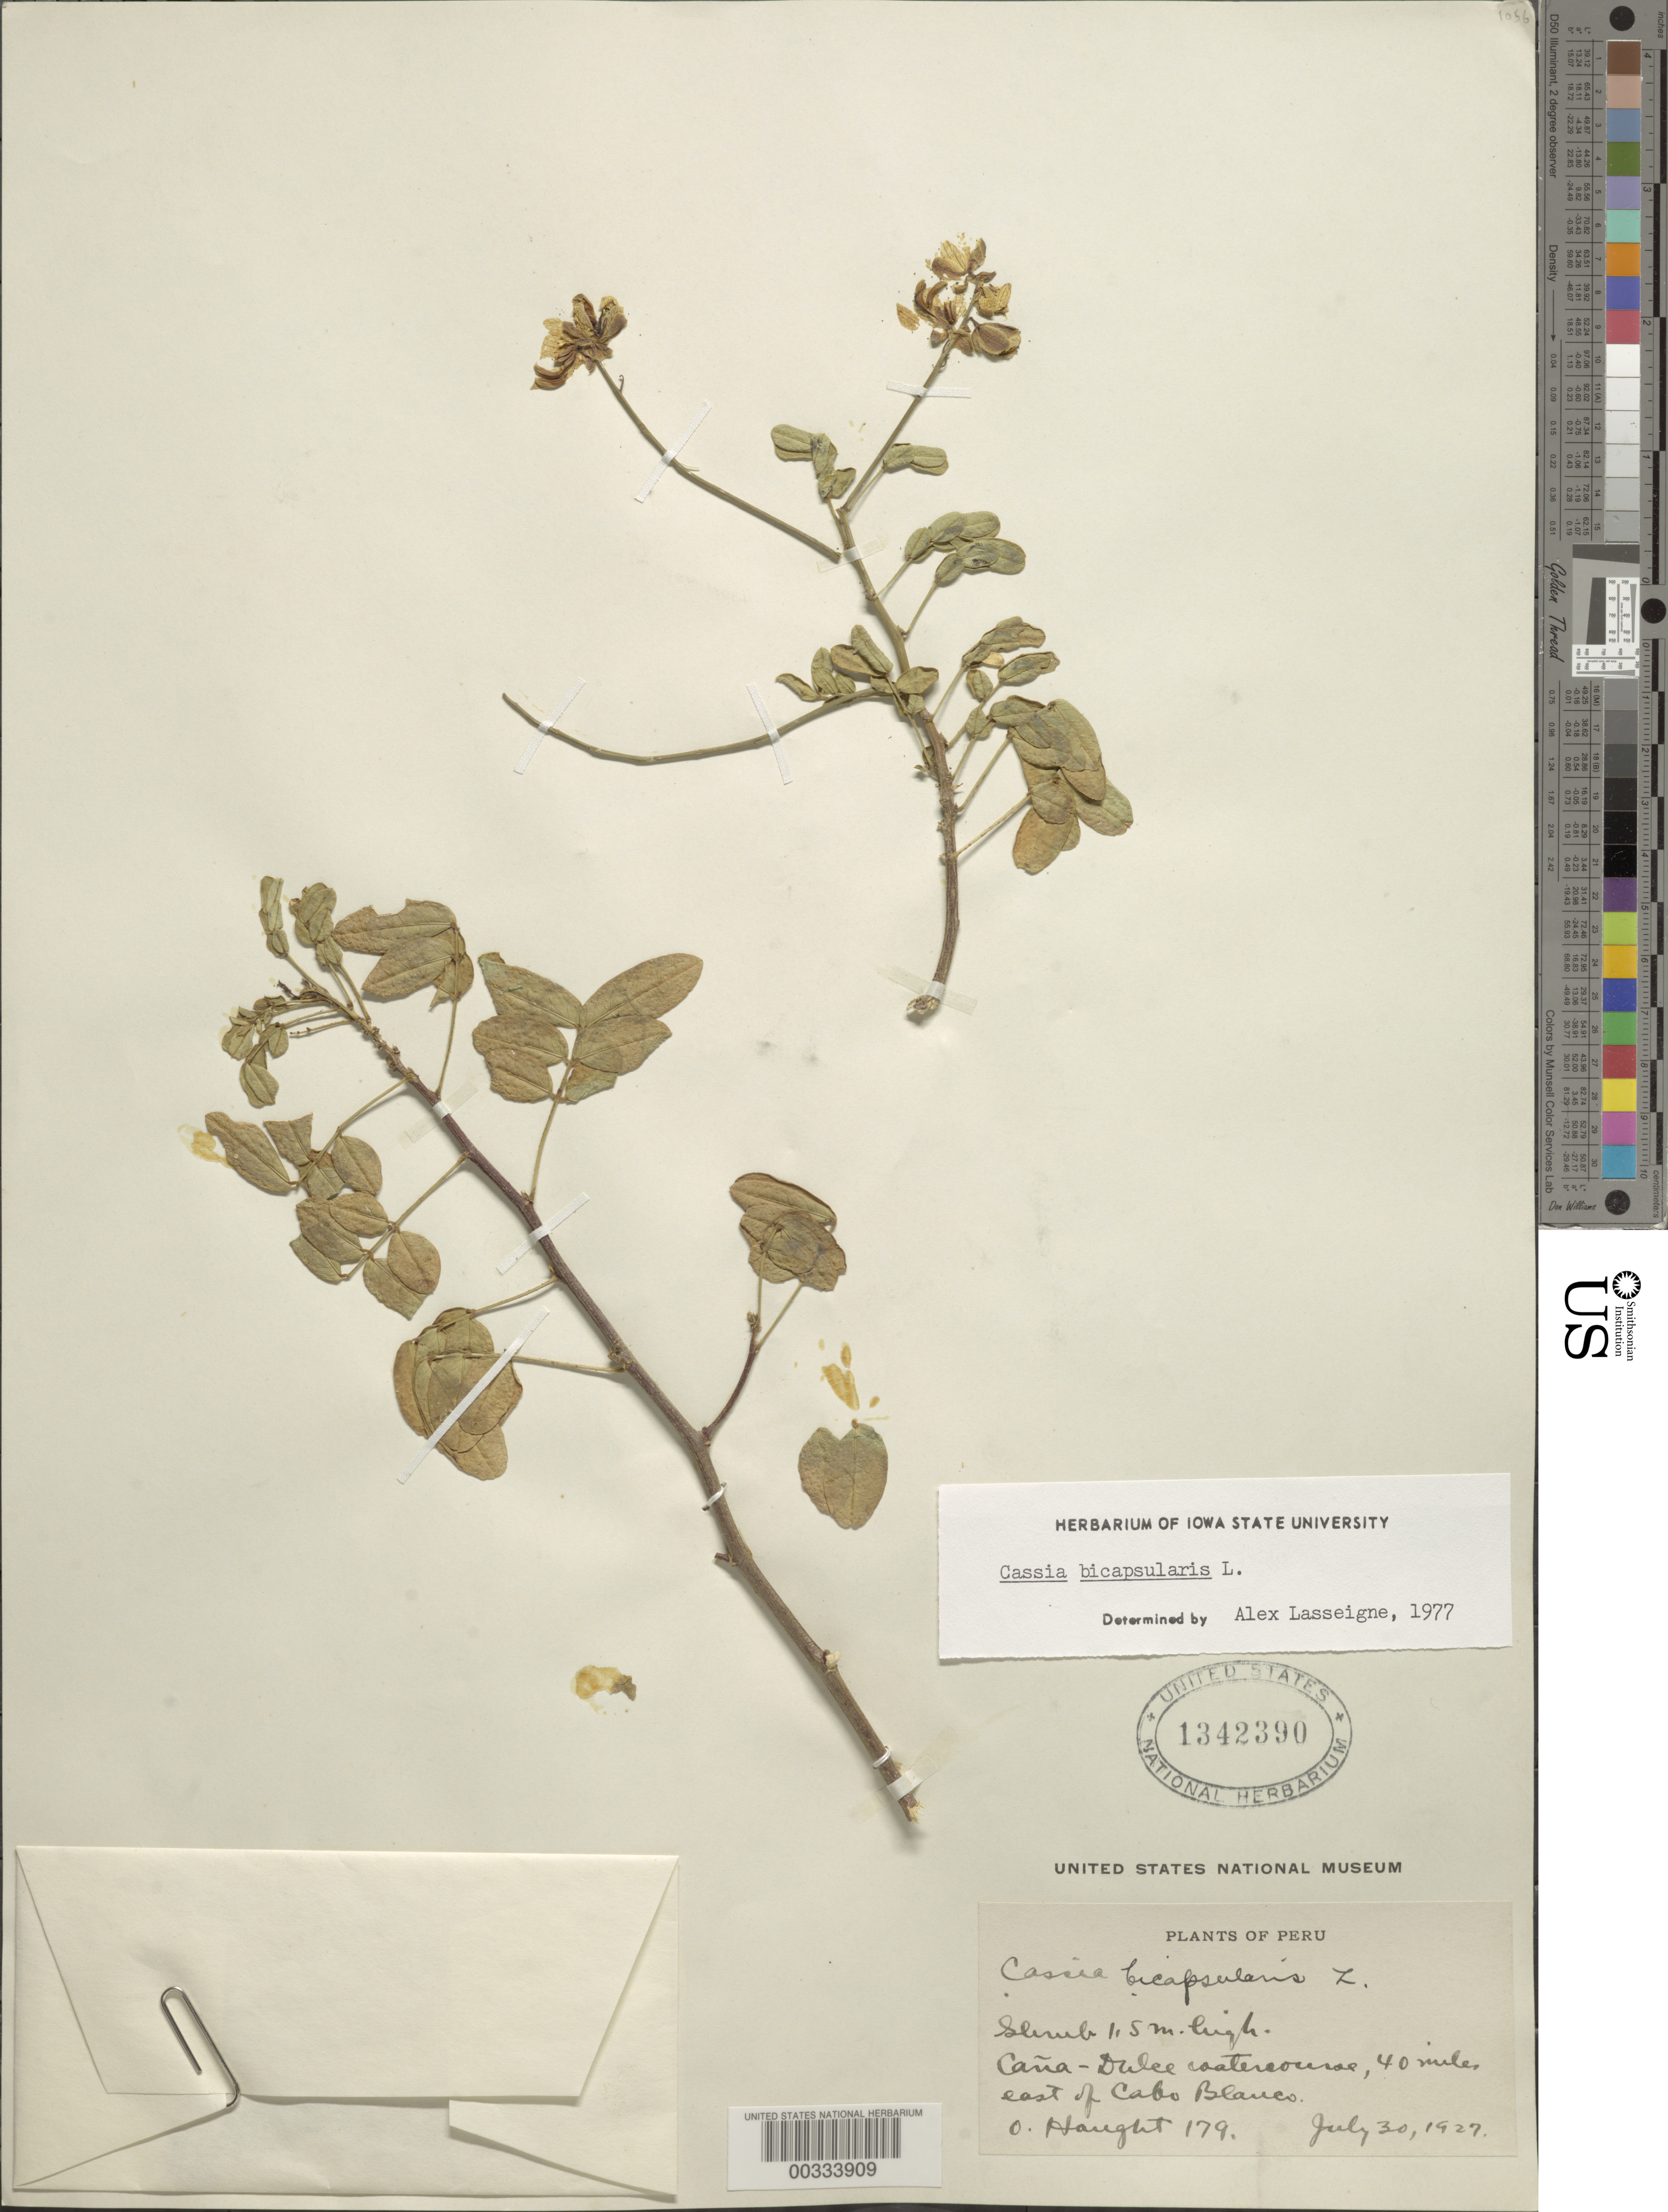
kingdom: Plantae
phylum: Tracheophyta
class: Magnoliopsida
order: Fabales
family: Fabaceae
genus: Senna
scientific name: Senna bicapsularis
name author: (L.) Roxb.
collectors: O. L. Haught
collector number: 179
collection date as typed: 30 Jul 1927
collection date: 1927-07-30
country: Peru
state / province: Piura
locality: Caña-Dulce watercourse, 40 mi E of Cabo Blanco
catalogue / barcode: US 1342390